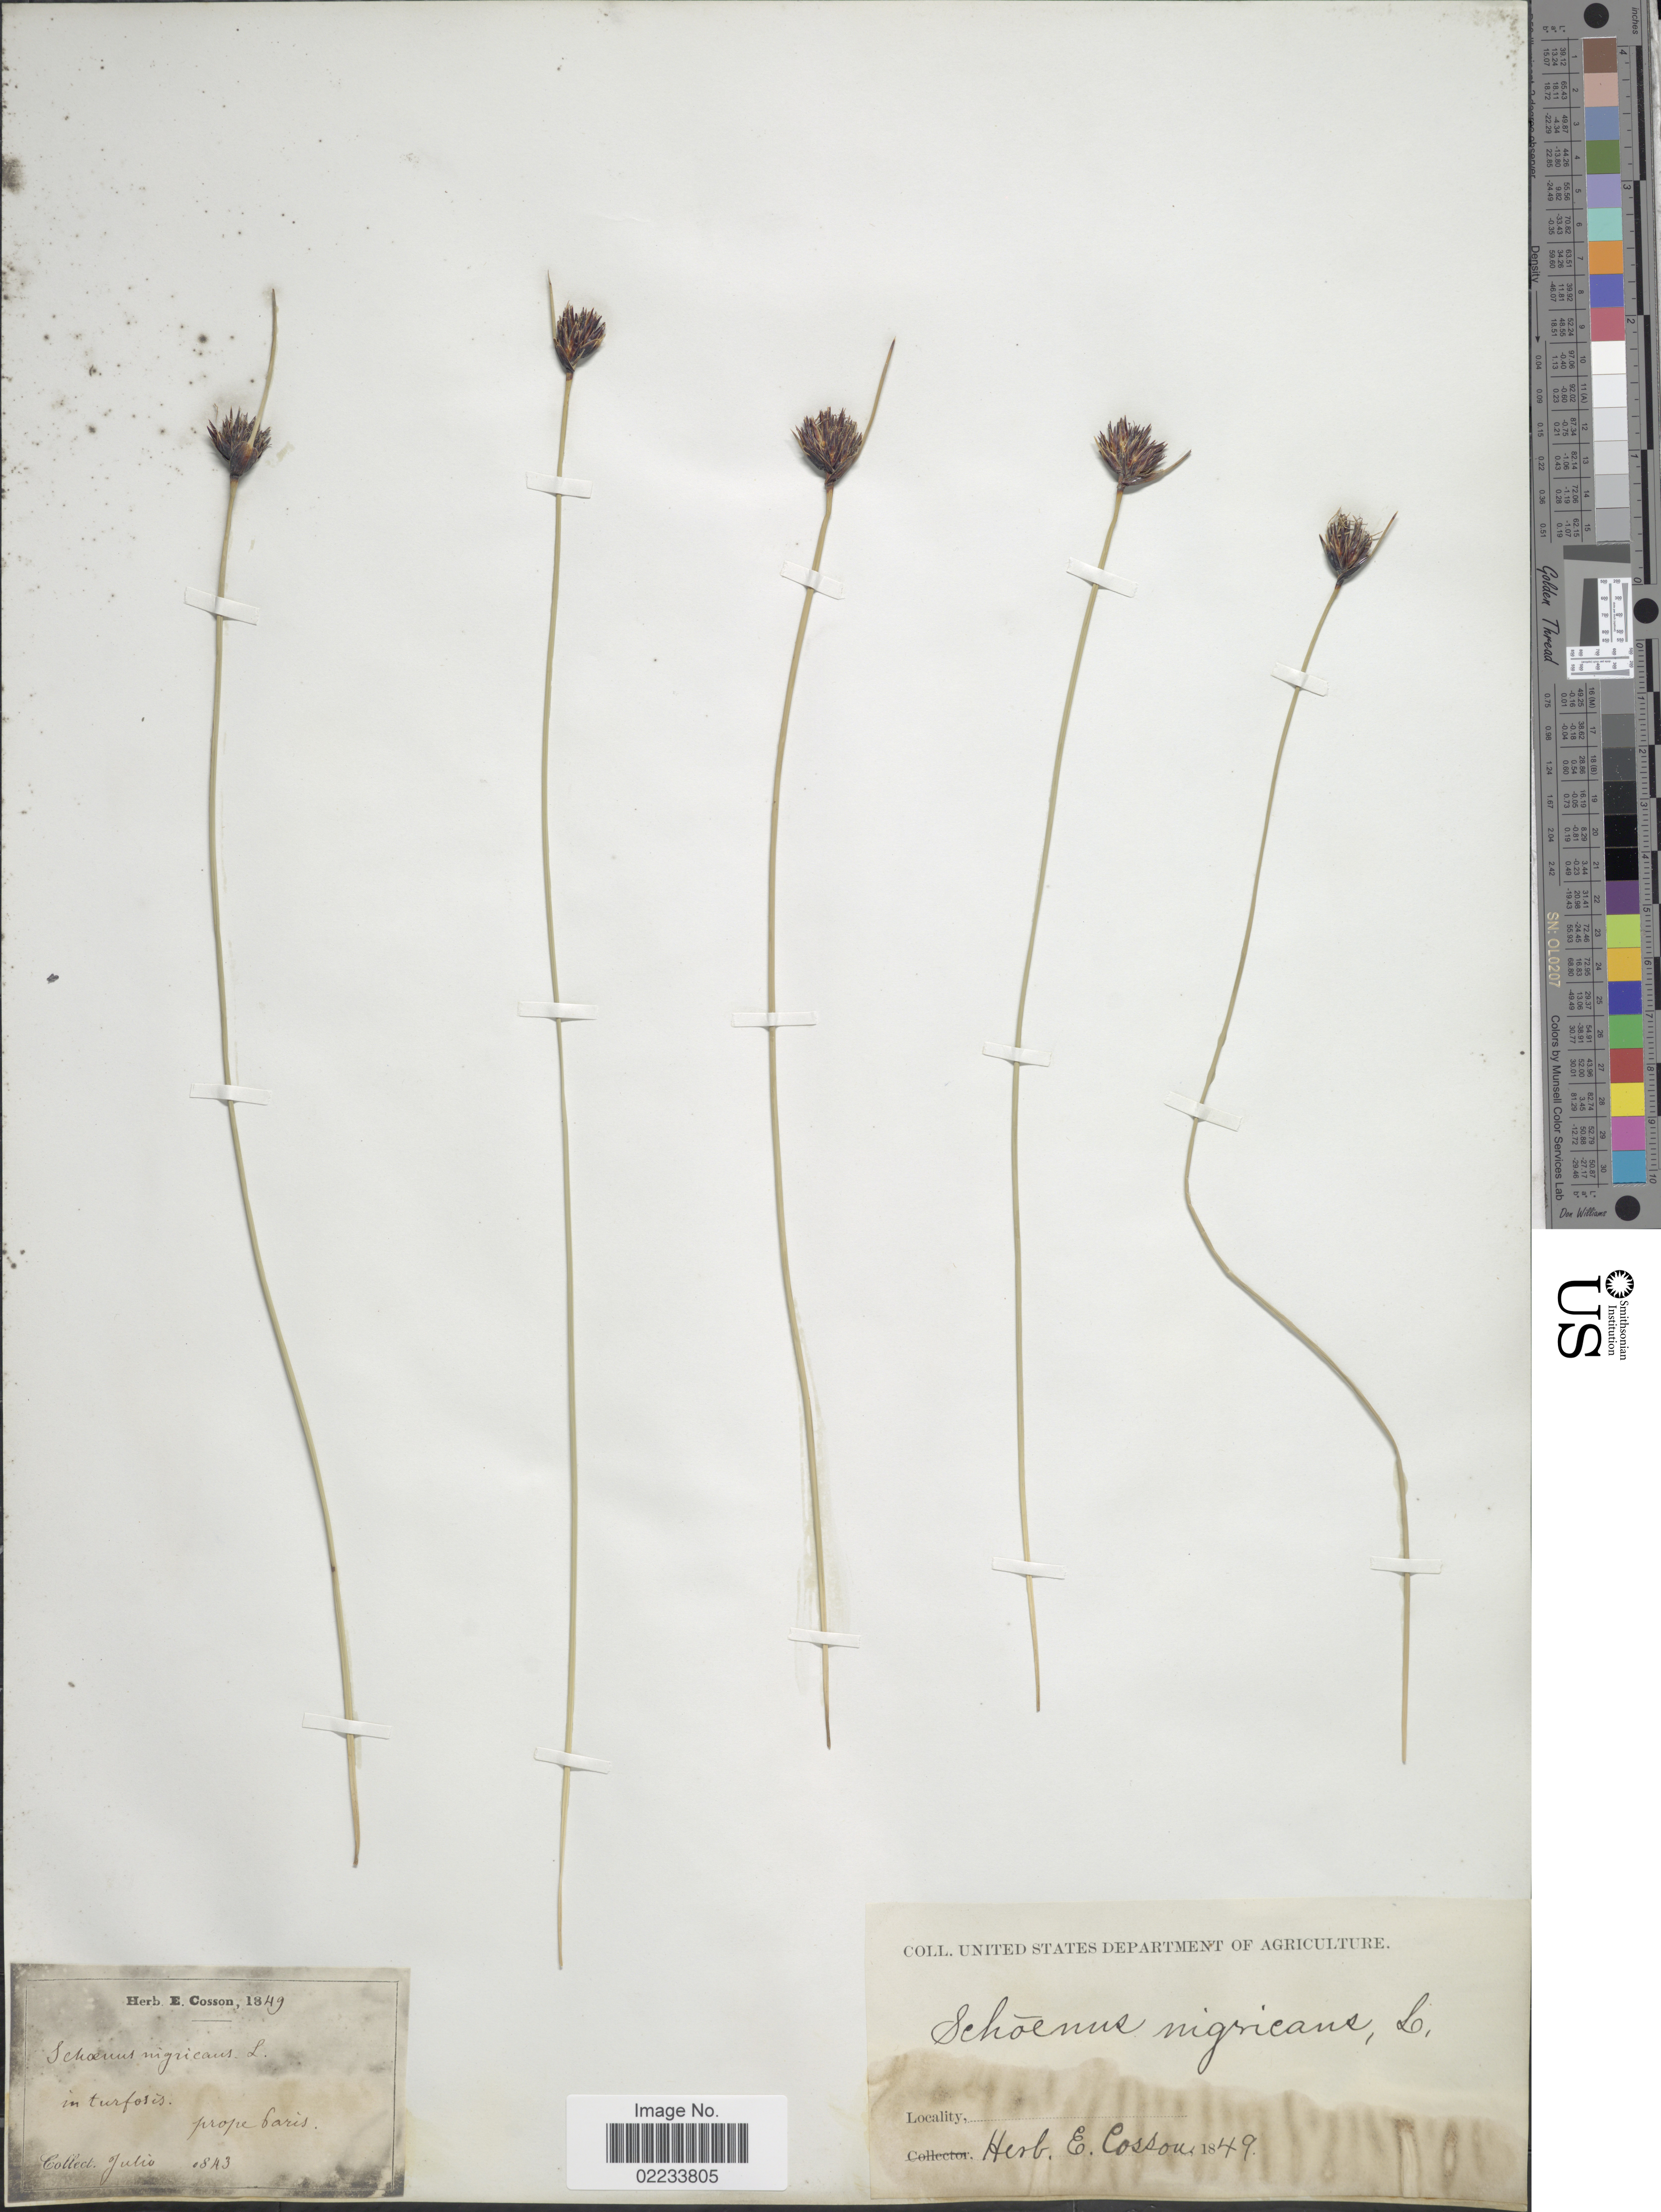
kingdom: Plantae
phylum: Tracheophyta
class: Liliopsida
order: Poales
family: Cyperaceae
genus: Schoenus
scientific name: Schoenus nigricans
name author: L.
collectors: E. Cosson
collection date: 1843-07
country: France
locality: In turfosis prope Paris